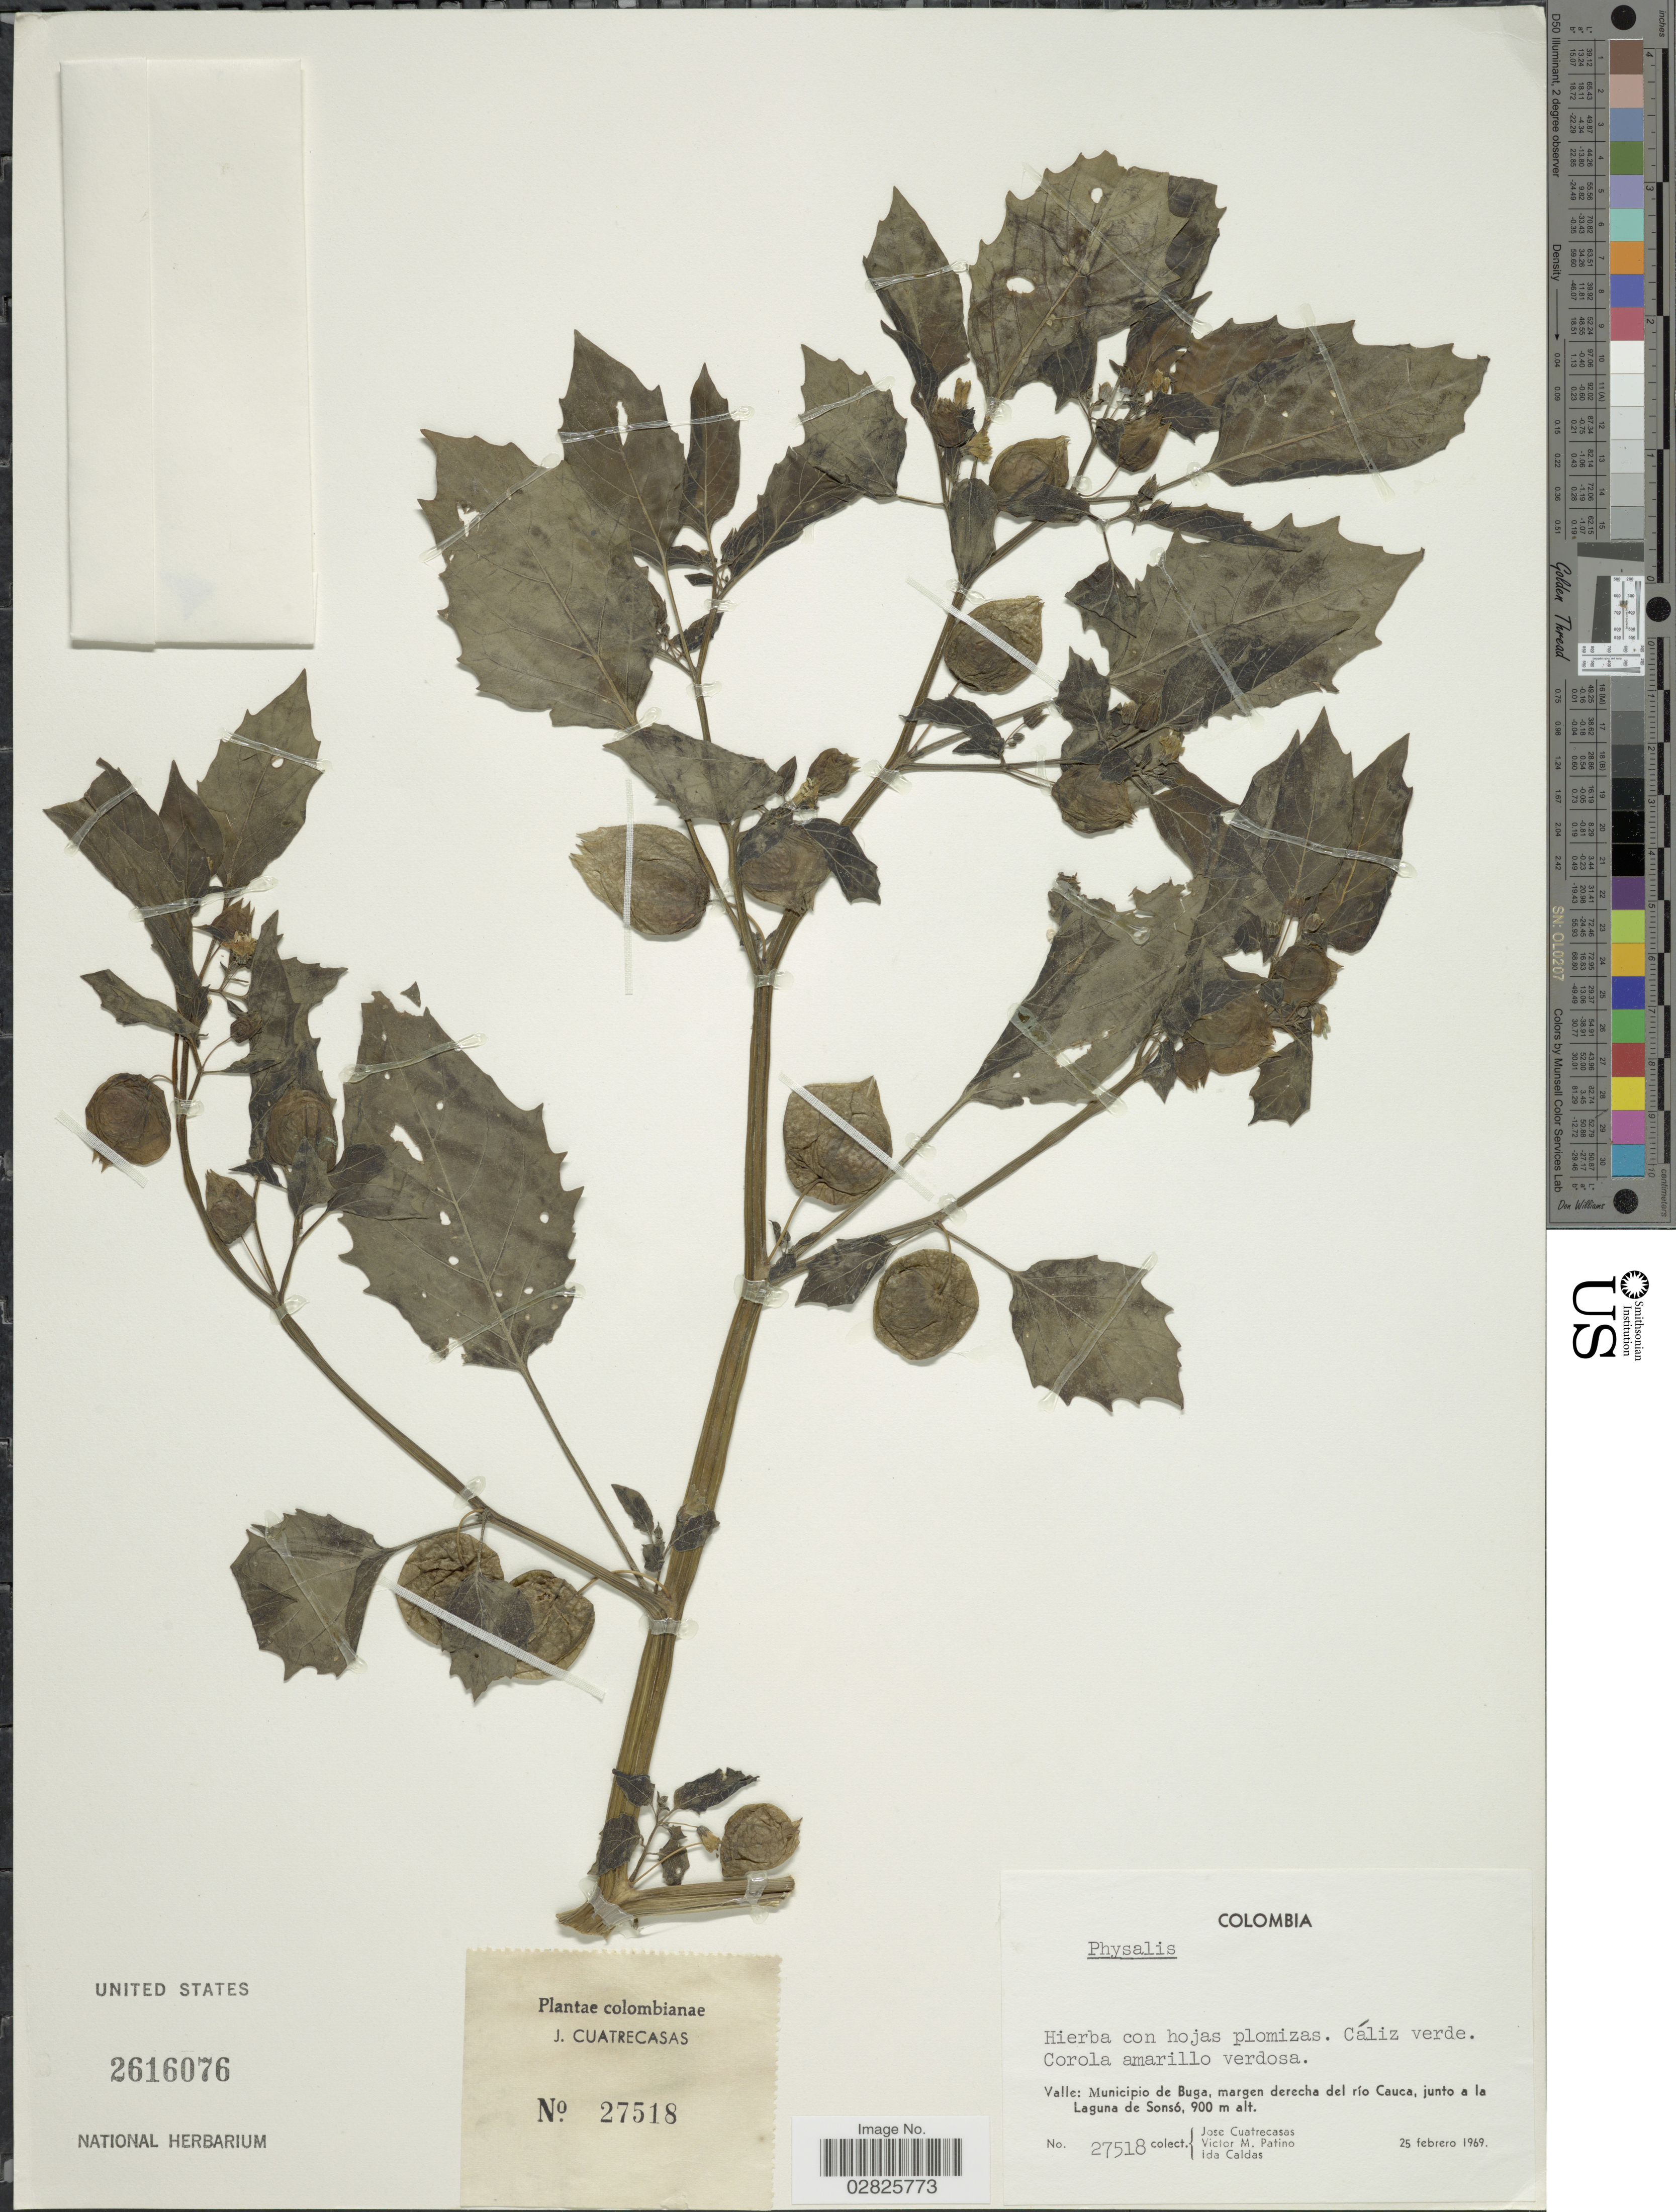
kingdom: Plantae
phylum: Tracheophyta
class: Magnoliopsida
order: Solanales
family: Solanaceae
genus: Physalis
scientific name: Physalis sp.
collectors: J. Cuatrecasas, V. M. Patiño & I. Caldas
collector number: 27518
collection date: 1969-02-25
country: Colombia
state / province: Valle del Cauca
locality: Valle: Municipio de Buga, margen derecha del río Cauca, junto a la Laguna de Sonsó.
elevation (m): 900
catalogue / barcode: US 2616076